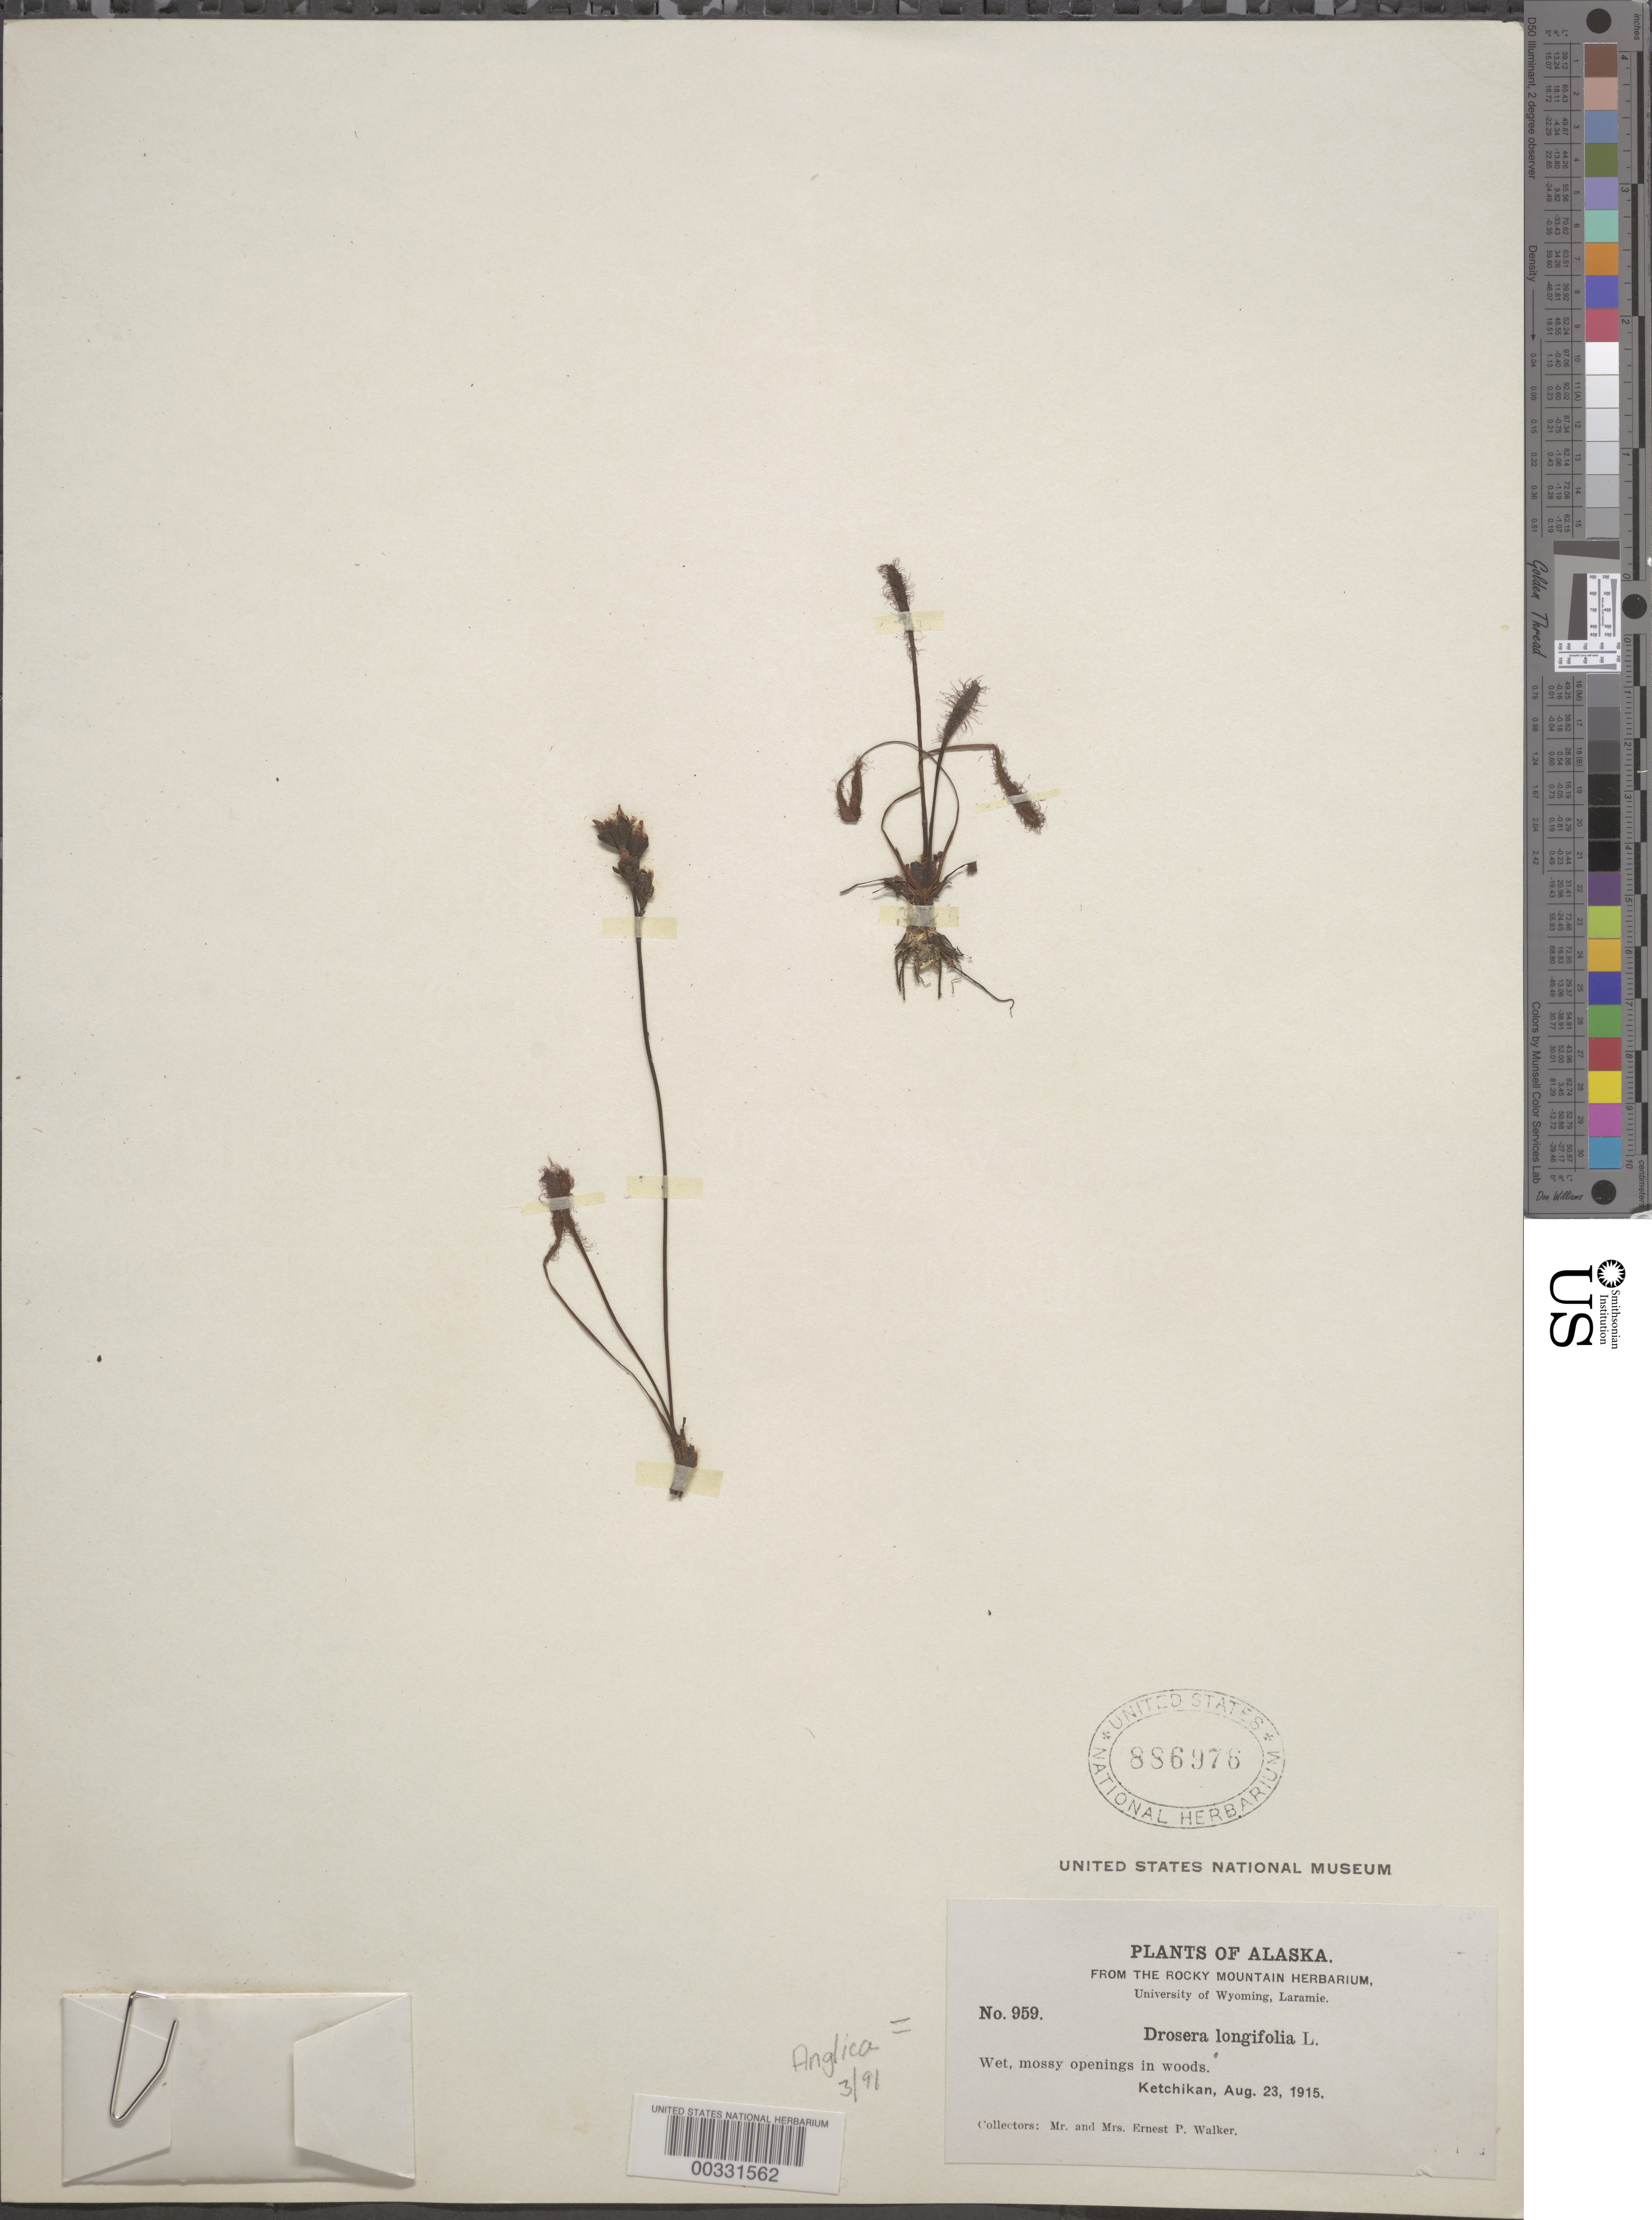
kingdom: Plantae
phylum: Tracheophyta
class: Magnoliopsida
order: Caryophyllales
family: Droseraceae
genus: Drosera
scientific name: Drosera anglica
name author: Huds.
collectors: E. Walker & Walker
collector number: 959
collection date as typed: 23 Aug 1915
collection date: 1915-08-23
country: United States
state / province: Alaska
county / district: Ketchikan Gateway Borough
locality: Ketchikan, ketchikan gateway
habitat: Wet, mossy openings in woods.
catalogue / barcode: US 886978